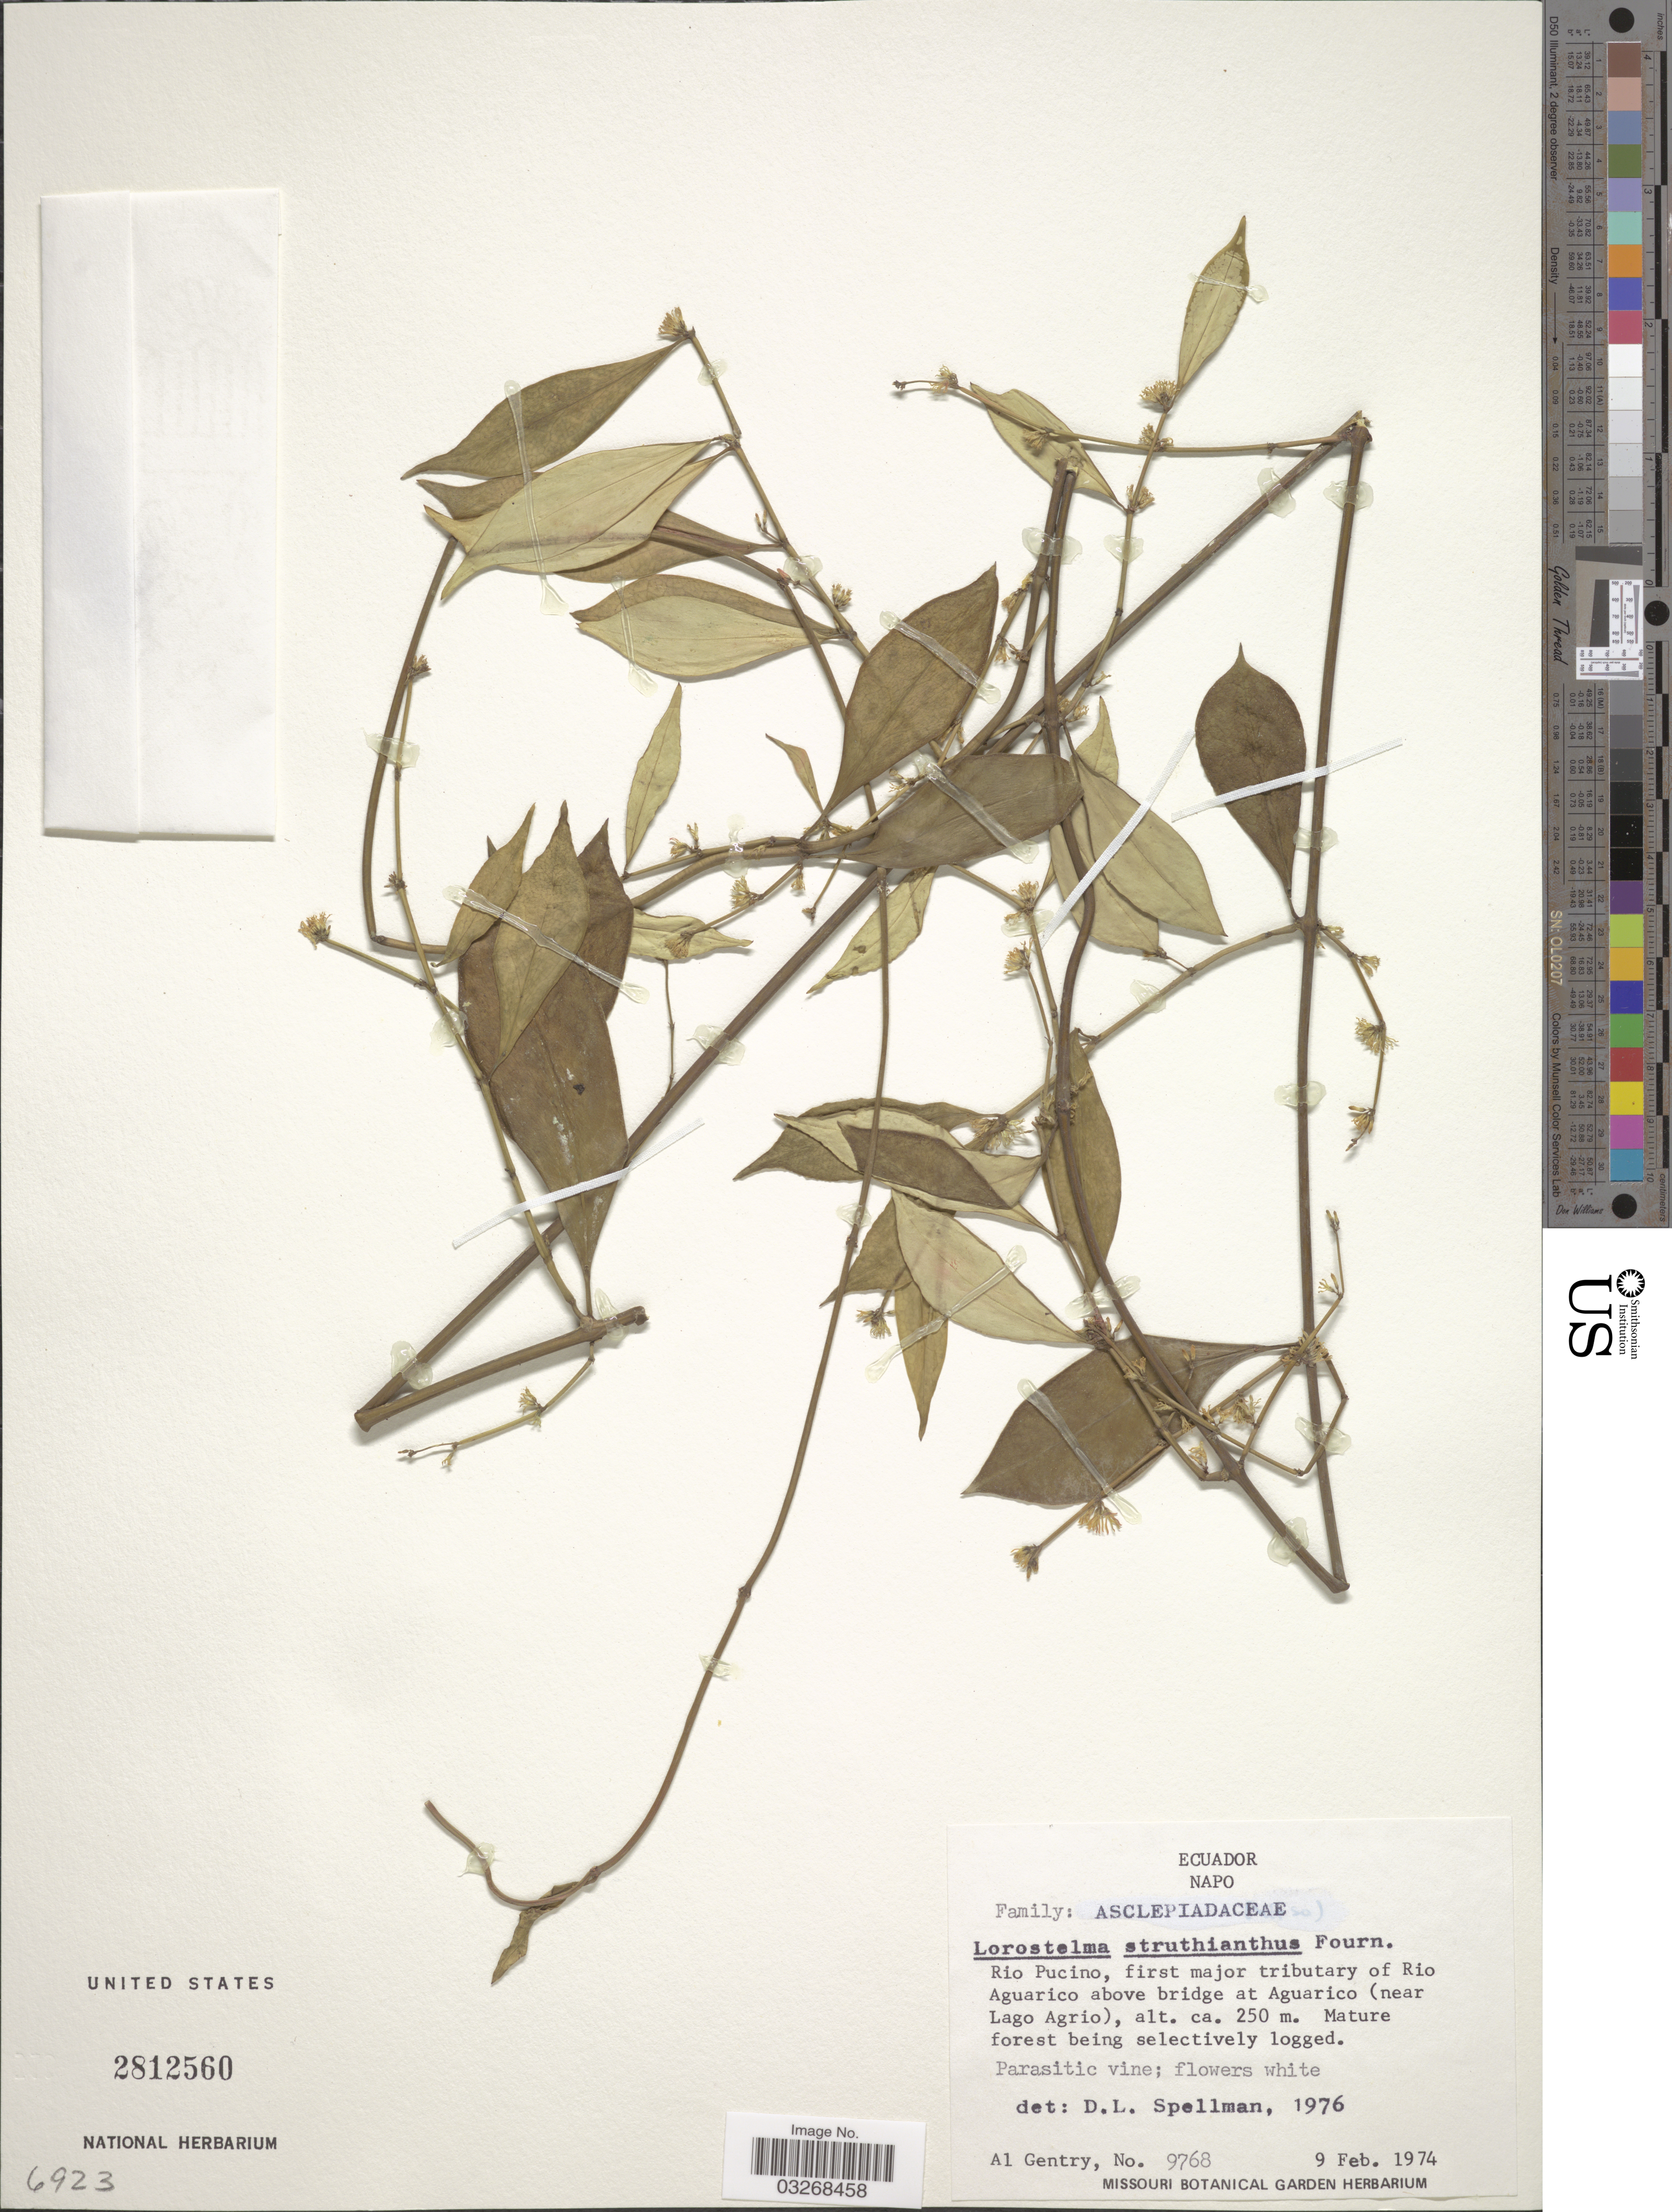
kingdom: Plantae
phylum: Tracheophyta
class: Magnoliopsida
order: Gentianales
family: Apocynaceae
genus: Lorostelma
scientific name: Lorostelma struthianthus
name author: E. Fourn.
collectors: A. H. Gentry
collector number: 9768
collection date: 1974-02-09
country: Ecuador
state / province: Napo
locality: Rio Pucino, first major tributary of Rio Aguarico above bridge at Aguarico (near Lago Agrio).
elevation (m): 250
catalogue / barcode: US 2812560